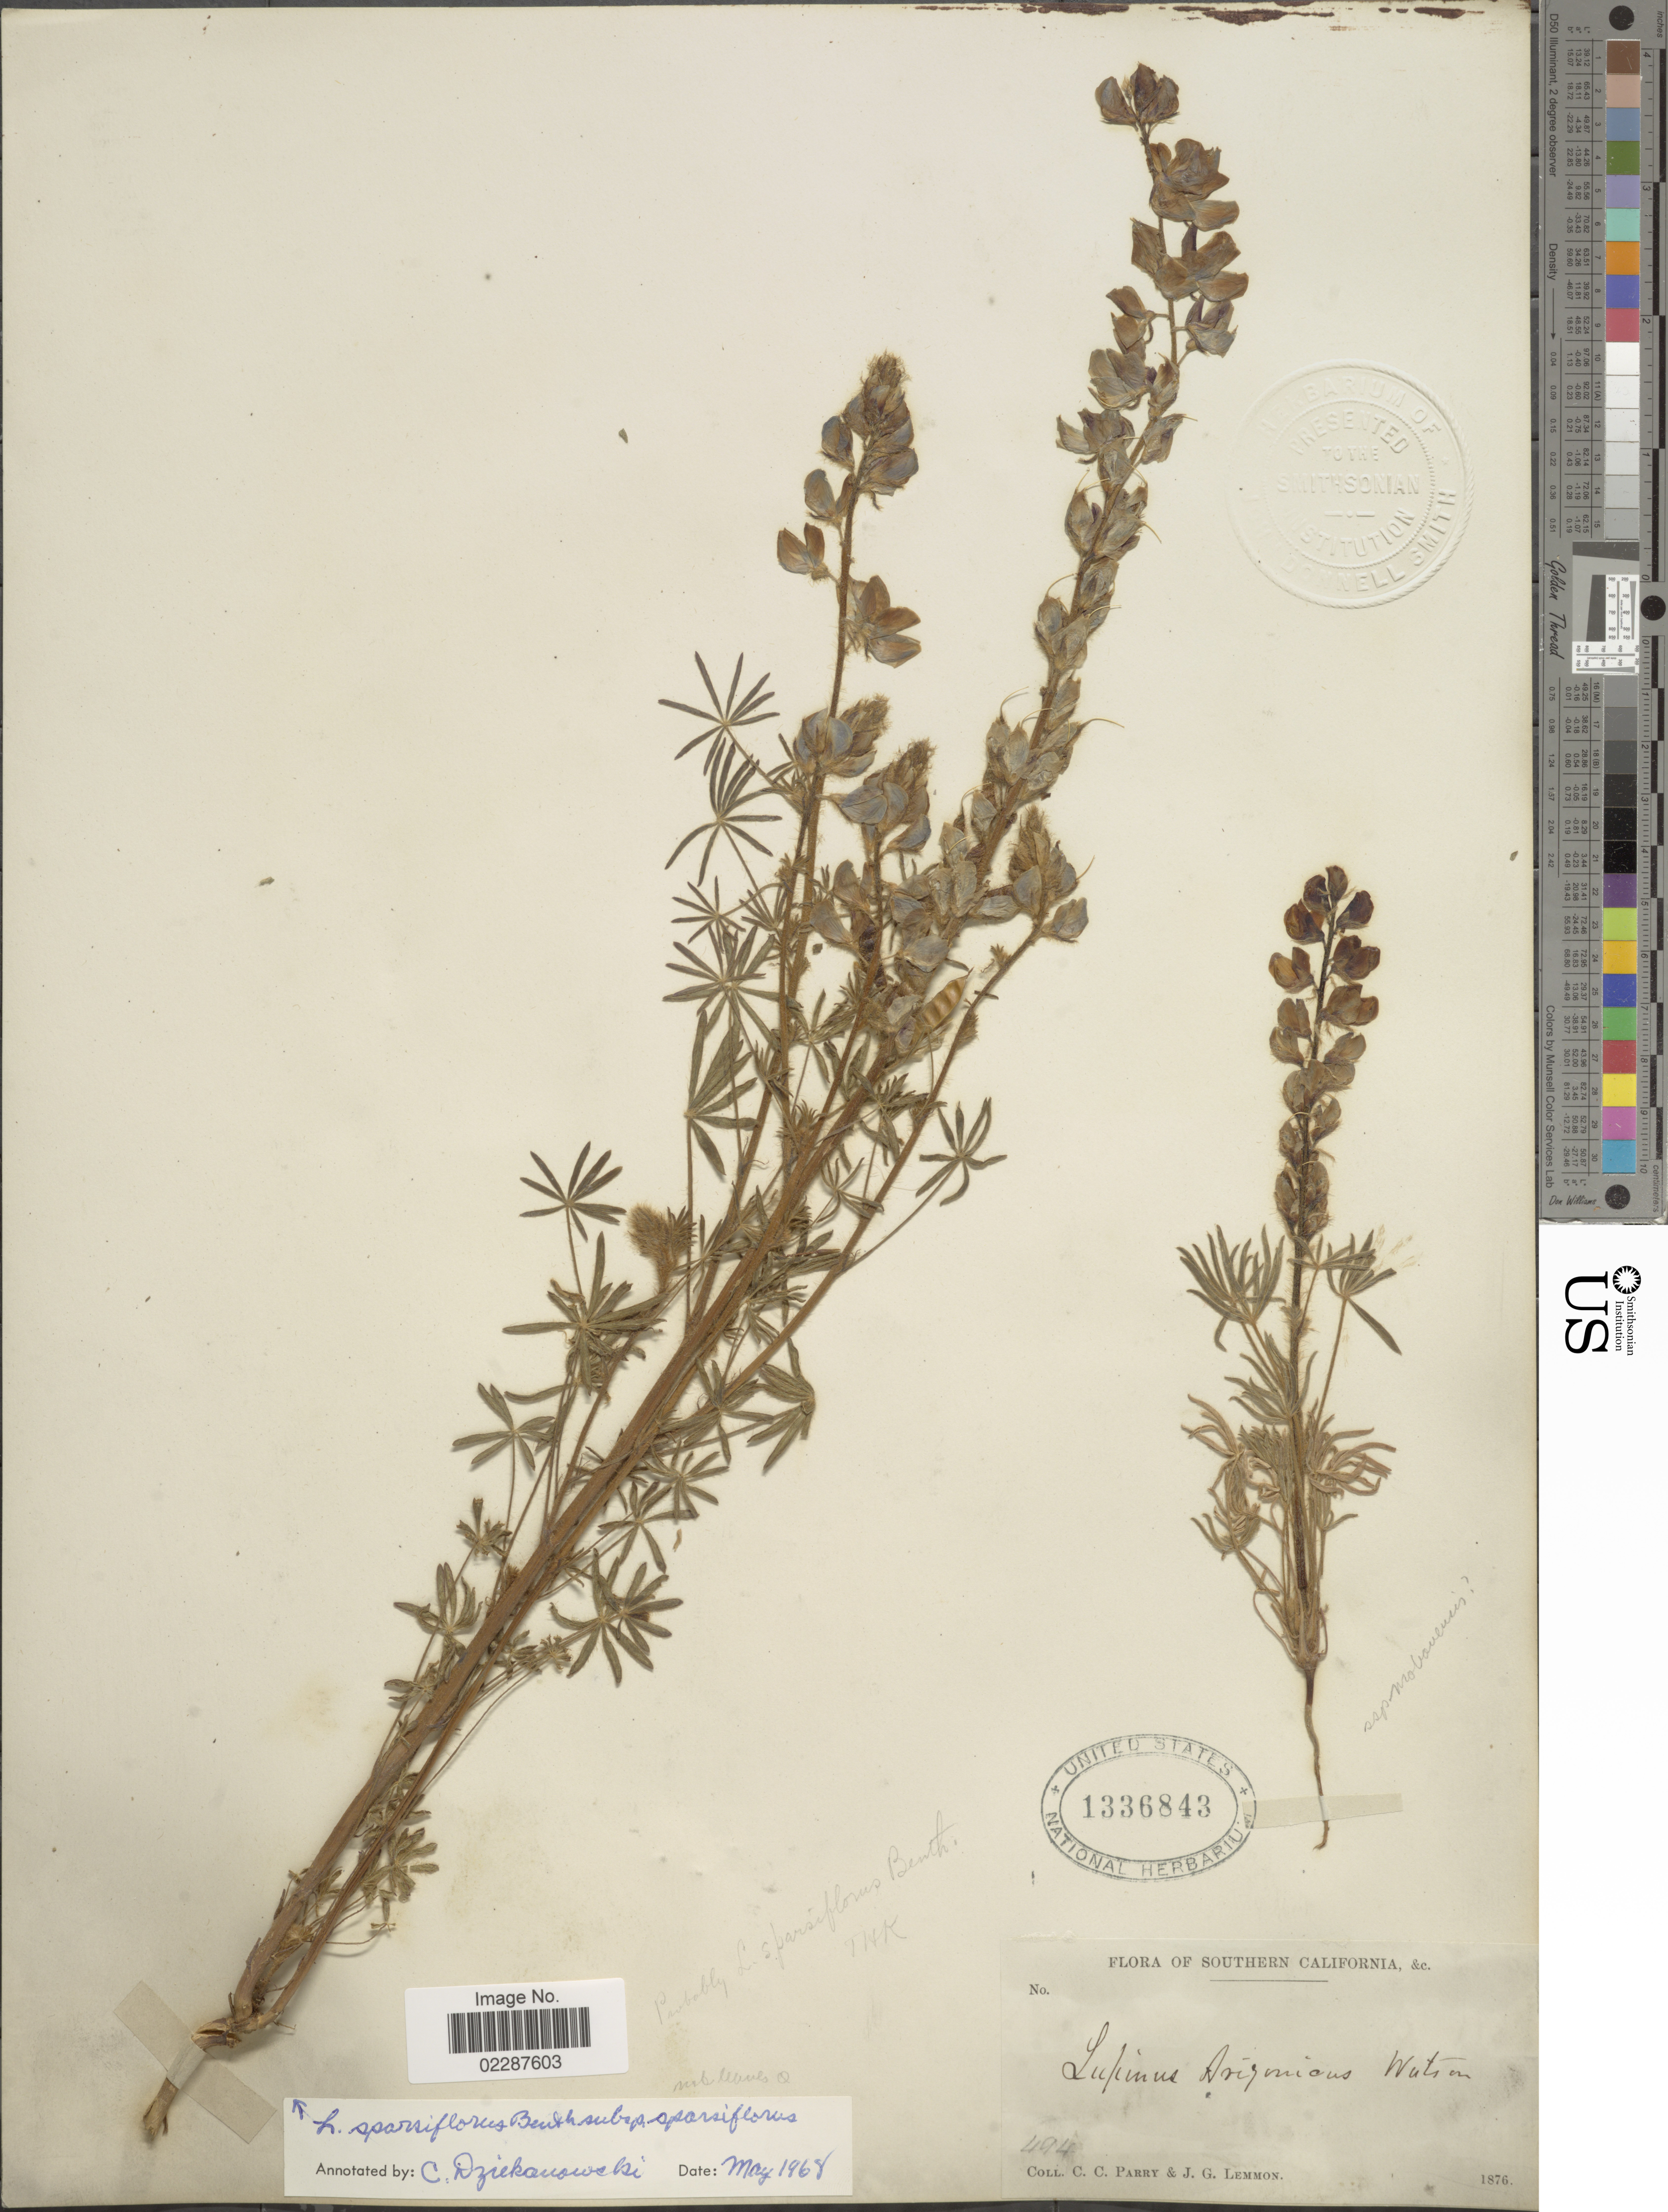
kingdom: Plantae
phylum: Tracheophyta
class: Magnoliopsida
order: Fabales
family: Fabaceae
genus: Lupinus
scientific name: Lupinus sparsiflorus subsp. sparsiflorus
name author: Benth.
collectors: C. C. Parry & J. Lemmon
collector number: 494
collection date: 1876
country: United States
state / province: California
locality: Southern California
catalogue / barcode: US 1336843